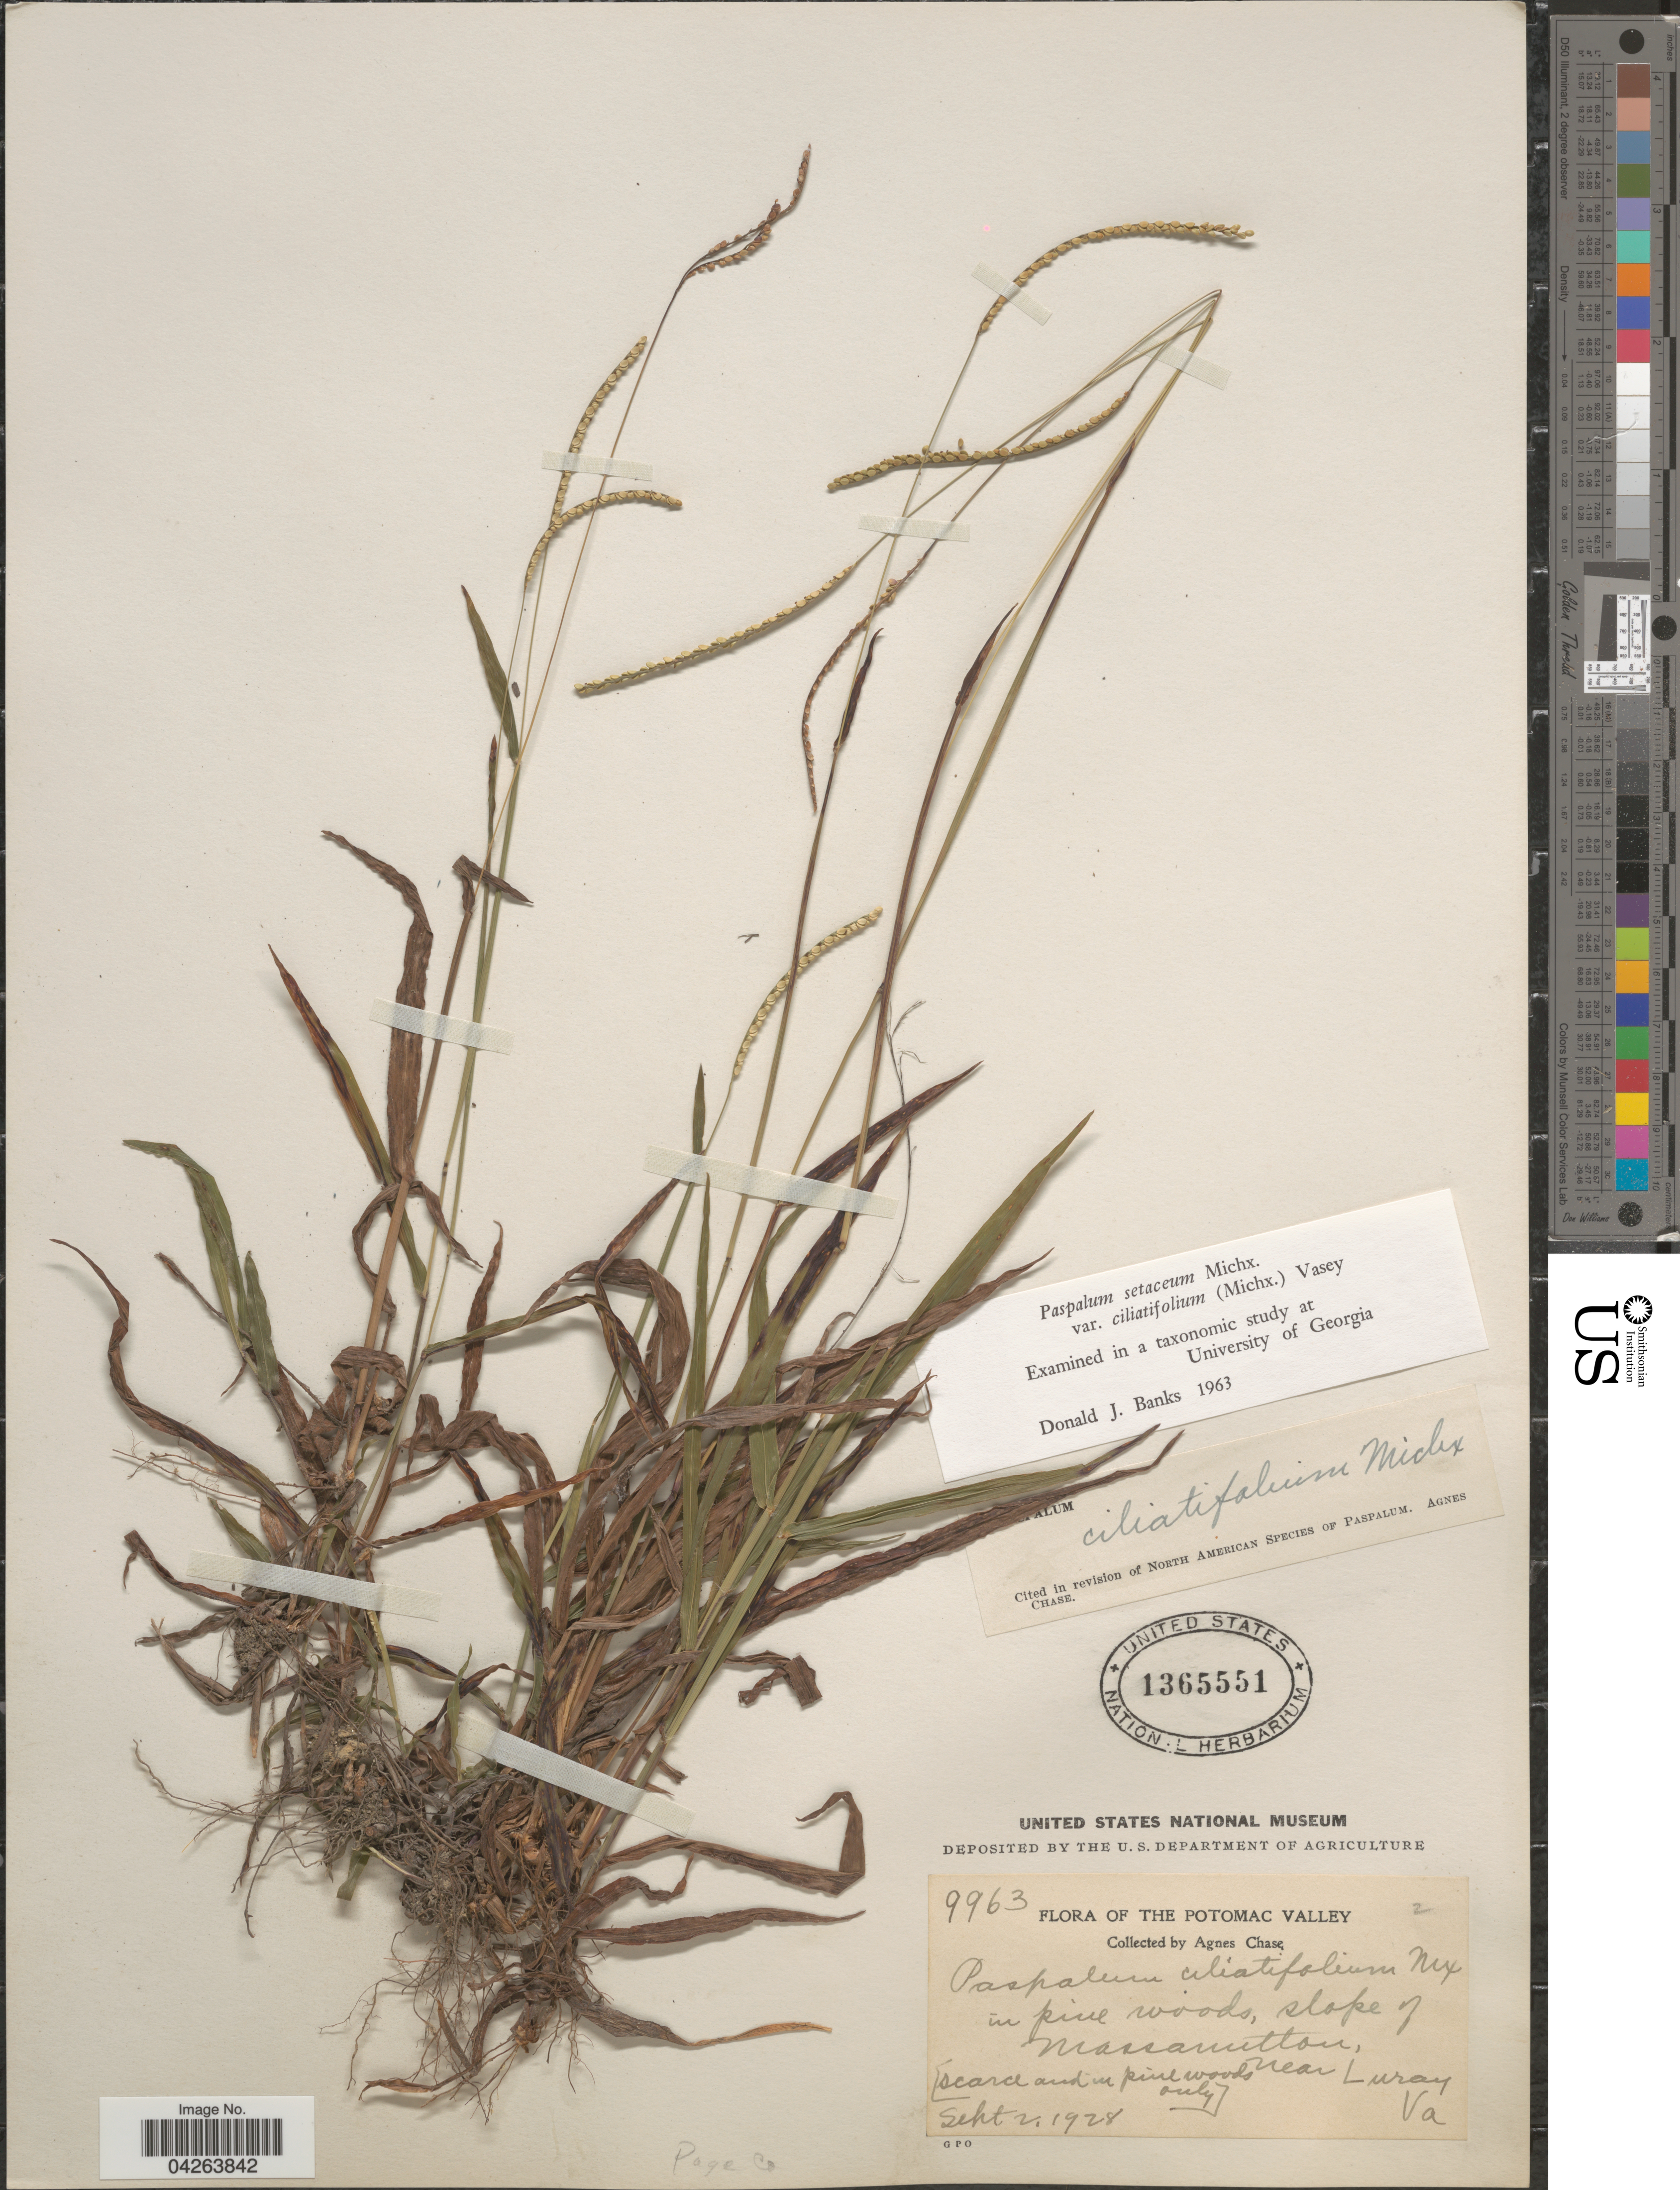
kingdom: Plantae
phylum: Tracheophyta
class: Liliopsida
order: Poales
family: Poaceae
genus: Paspalum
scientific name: Paspalum setaceum var. ciliatifolium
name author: (Michx.) Vasey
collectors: A. Chase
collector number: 9963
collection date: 1928-09-02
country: United States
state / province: Virginia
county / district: Page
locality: The Potomac Valley. Slope of Massanutton, near Luray. Page Co.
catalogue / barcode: US 1365551